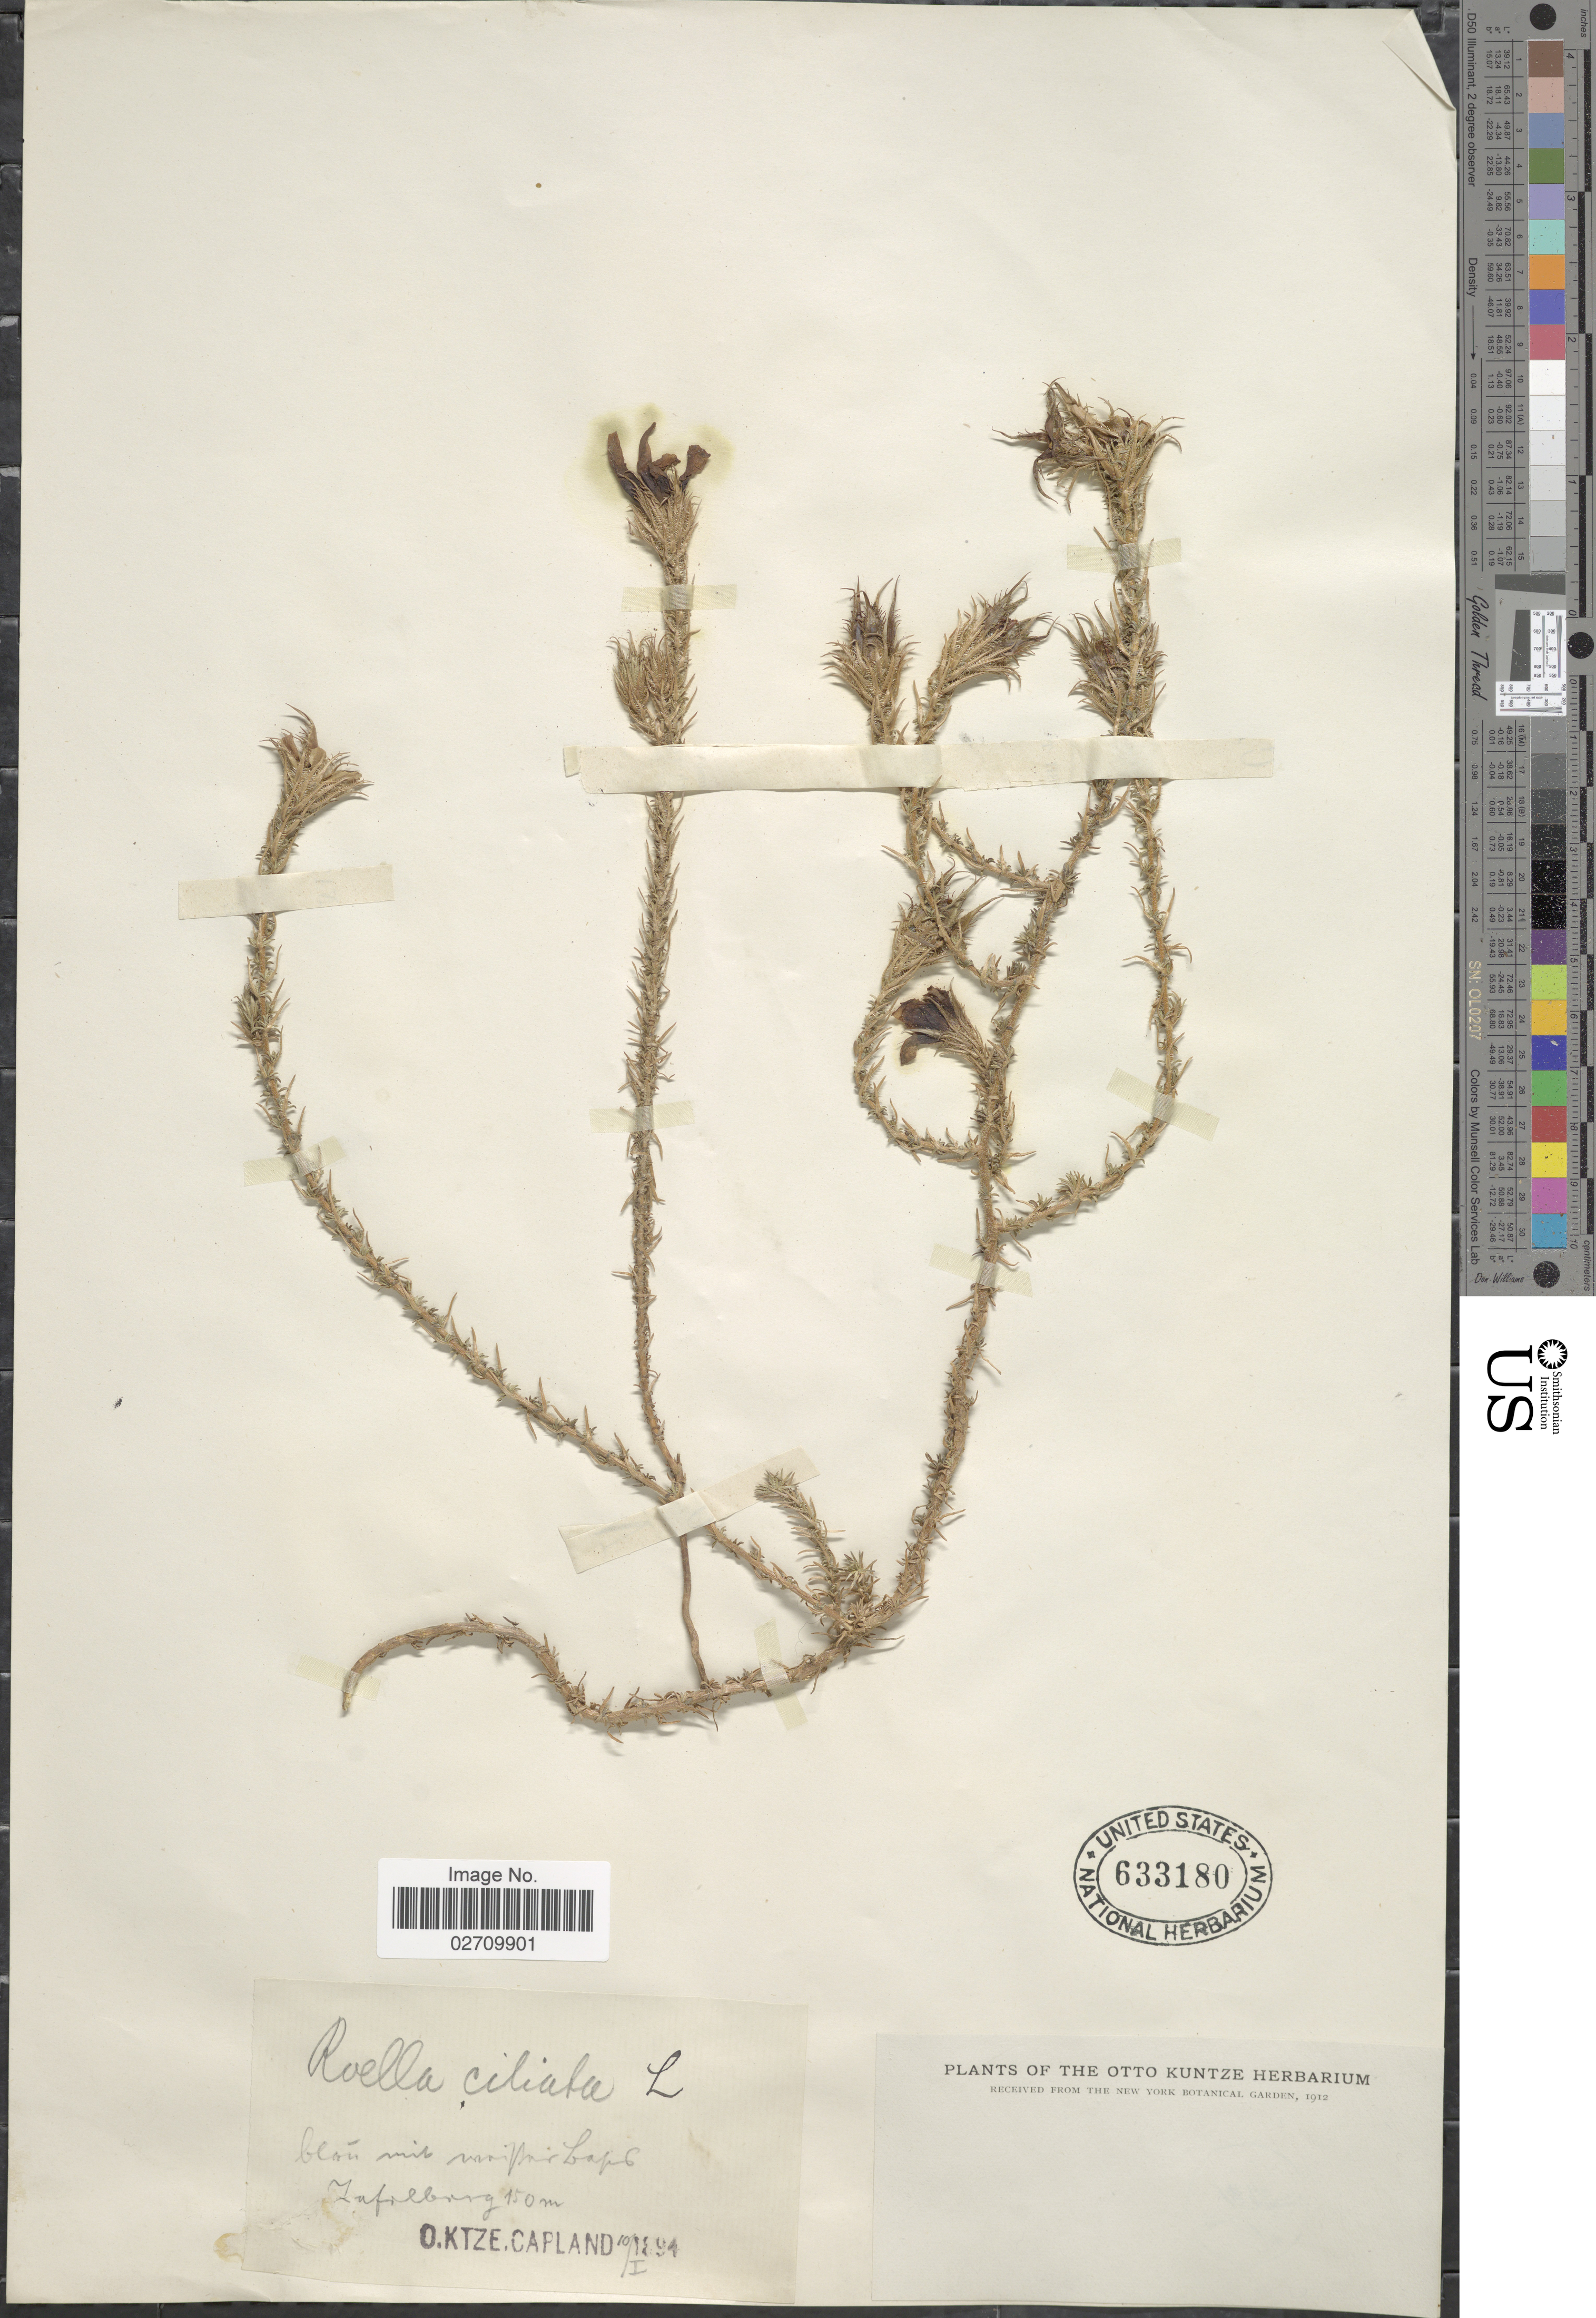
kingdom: Plantae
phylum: Tracheophyta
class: Magnoliopsida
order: Asterales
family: Campanulaceae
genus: Roella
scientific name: Roella ciliata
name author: L.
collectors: C.E.O. Kuntze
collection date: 1894-01-10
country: South Africa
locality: [illegible text], Tafelberg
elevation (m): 150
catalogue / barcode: US 633180